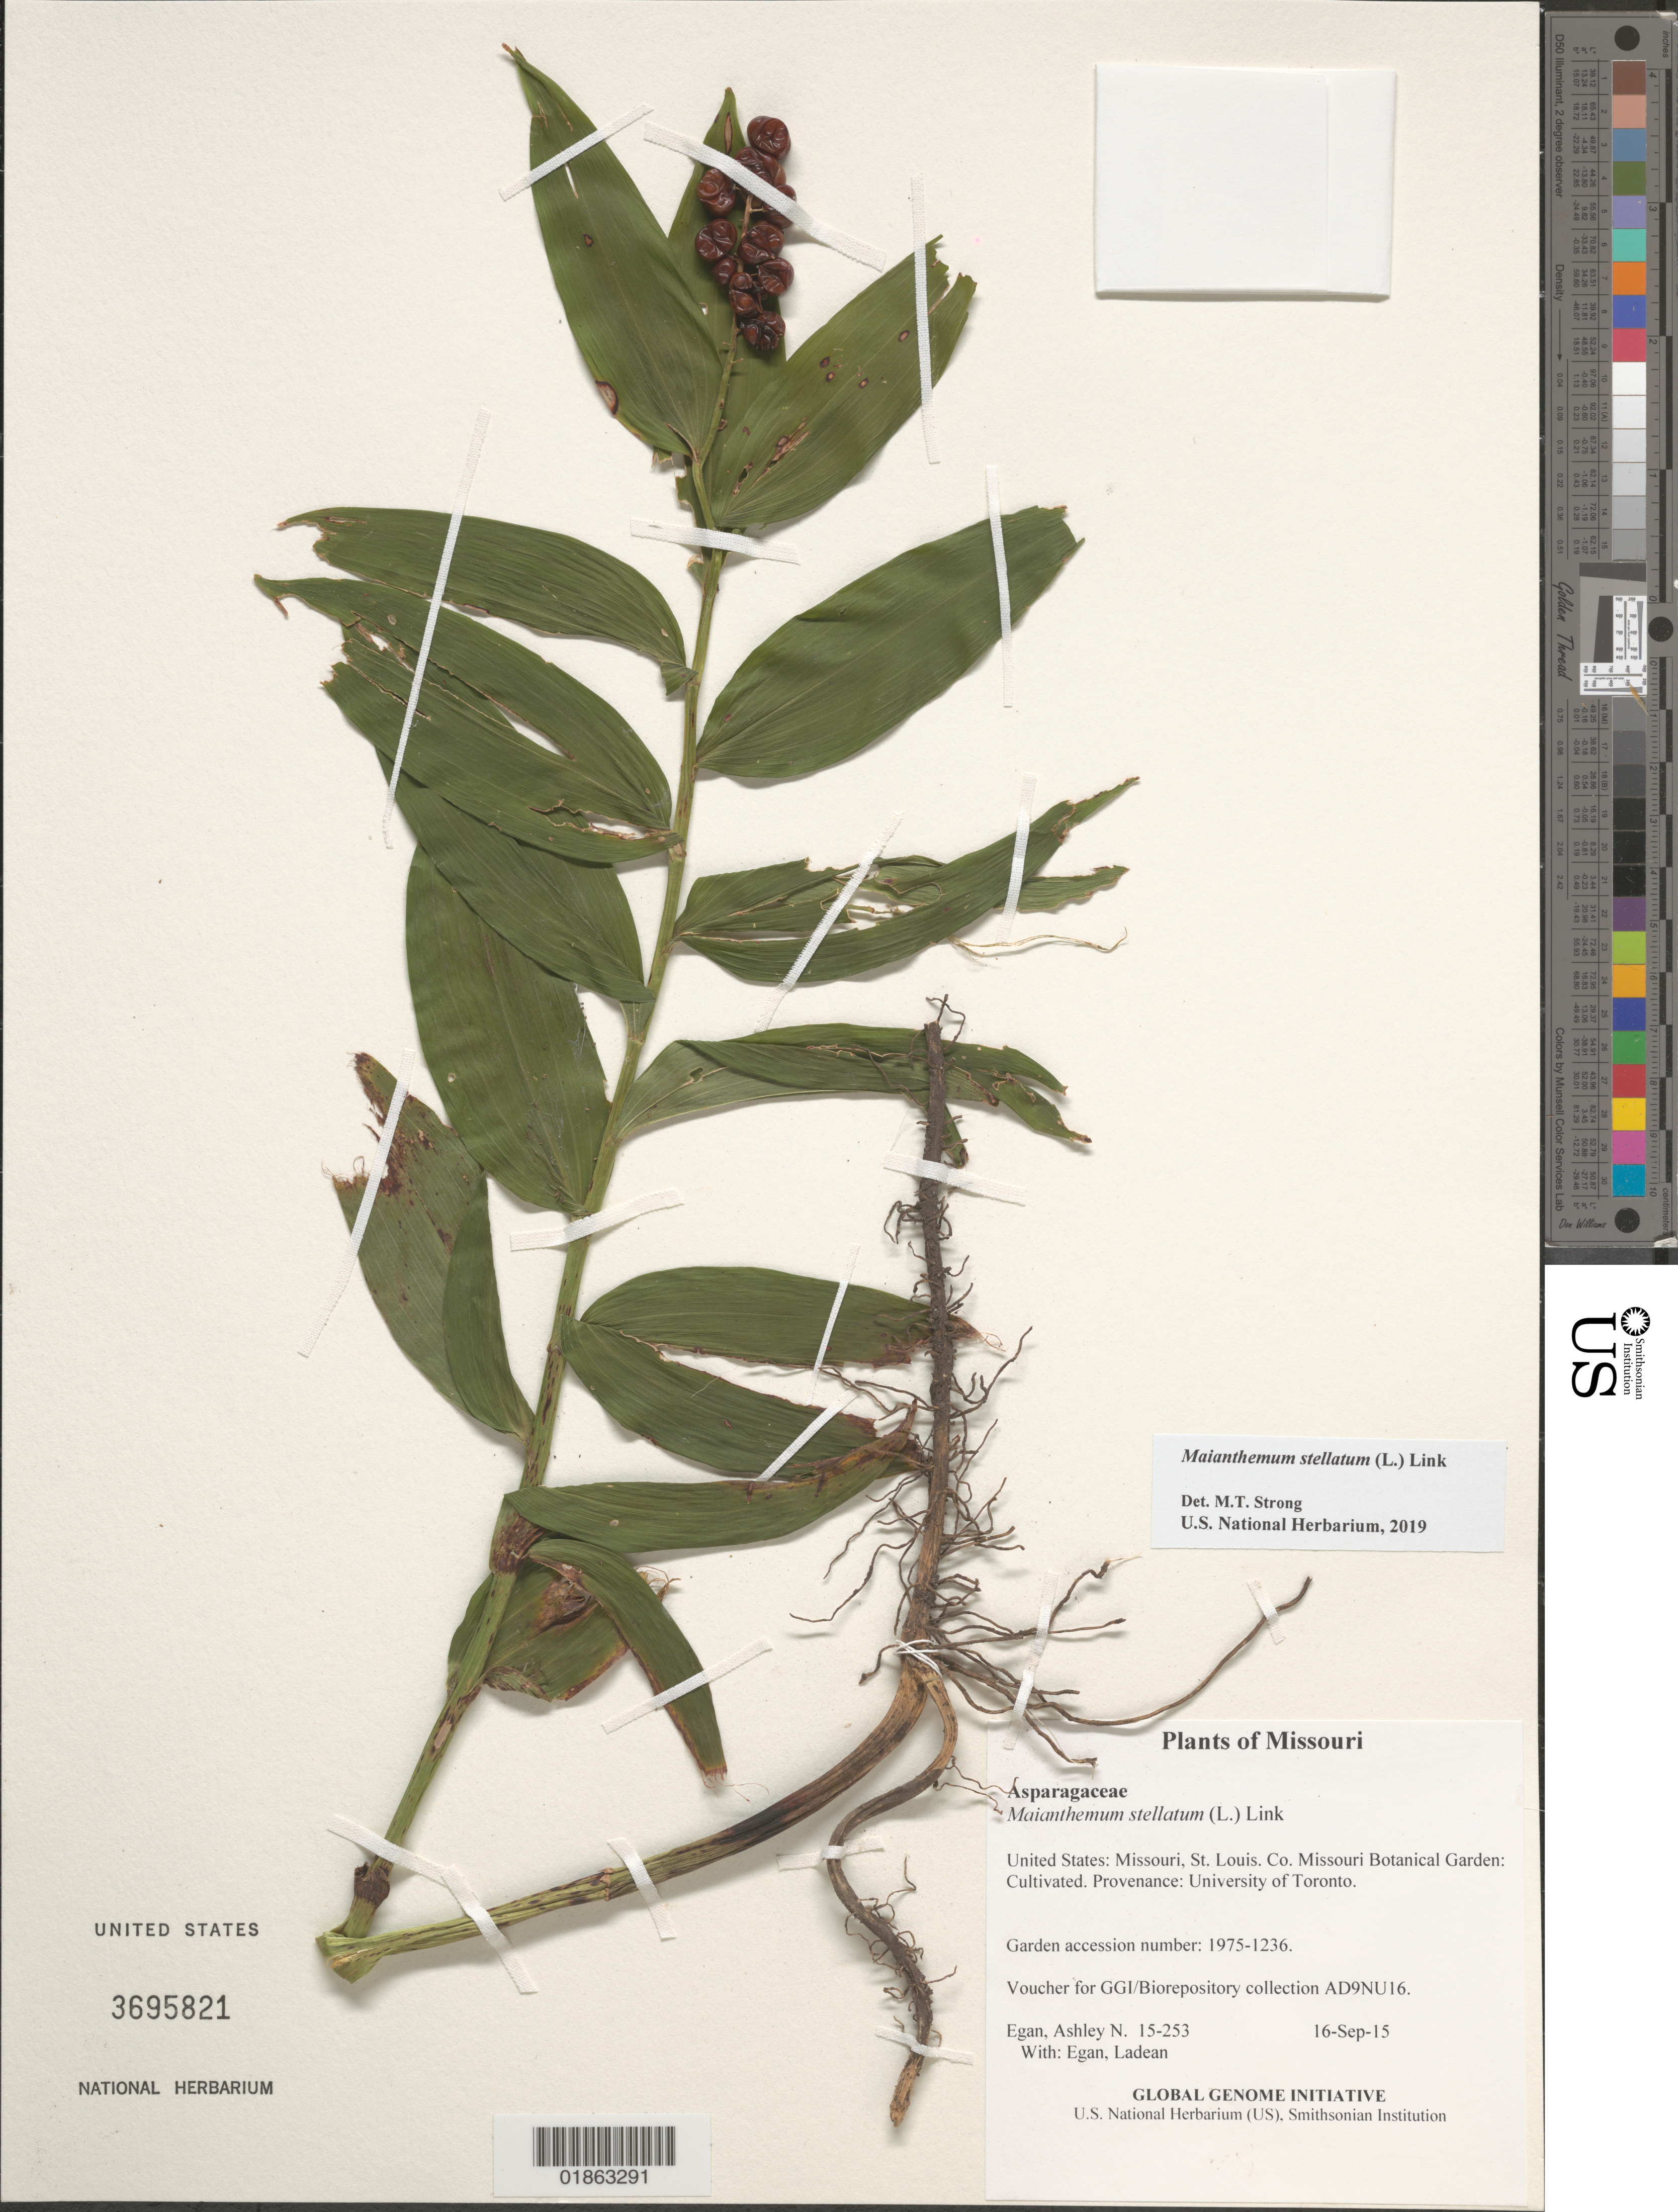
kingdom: Plantae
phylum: Tracheophyta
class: Liliopsida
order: Asparagales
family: Asparagaceae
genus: Maianthemum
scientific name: Maianthemum stellatum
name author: (L.) Link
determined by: Strong, Mark T., (BOT), Smithsonian Institution - National Museum of Natural History (UNITED STATES)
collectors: A. N. Egan & L. Egan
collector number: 15-253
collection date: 2015-09-16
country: United States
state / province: Missouri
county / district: St. Louis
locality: Missouri Botanical Garden: Cultivated. Provenance: University of Toronto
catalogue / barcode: US 3695821